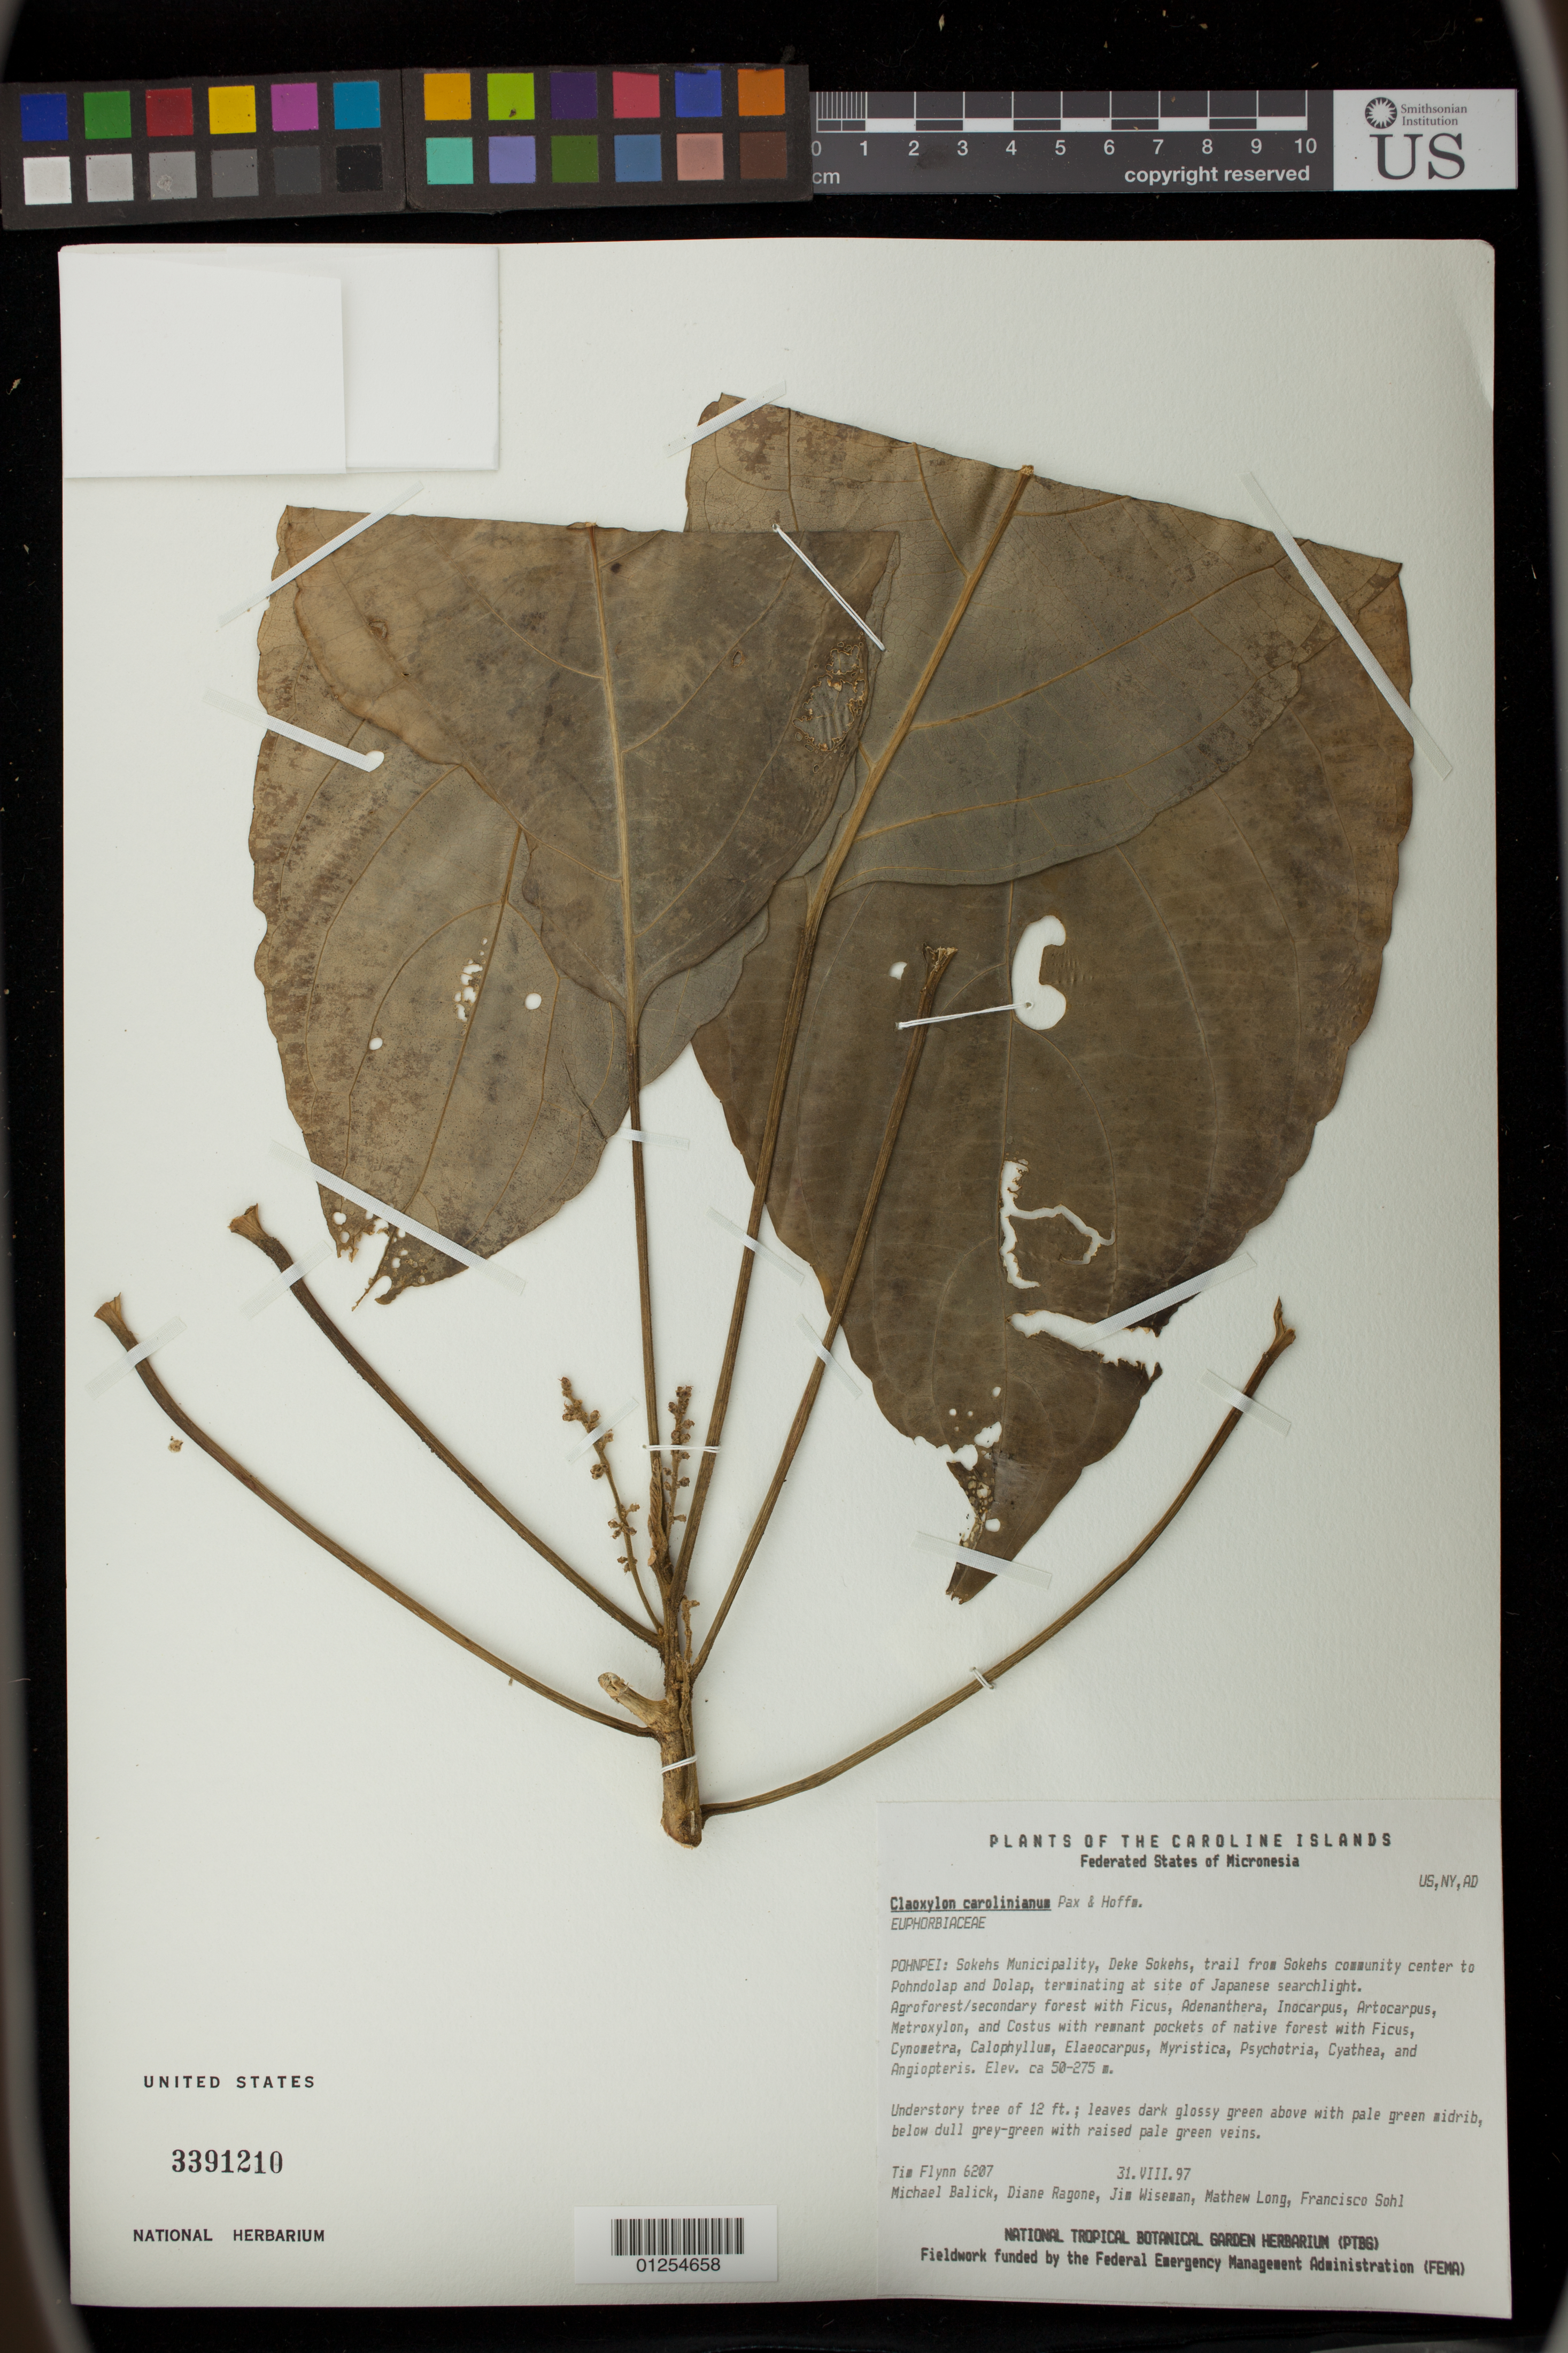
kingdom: Plantae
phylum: Tracheophyta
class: Magnoliopsida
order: Malpighiales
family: Euphorbiaceae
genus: Claoxylon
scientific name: Claoxylon carolinianum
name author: Pax & K. Hoffm.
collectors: T. Flynn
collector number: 6207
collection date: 1997-08-31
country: Micronesia, Federated States of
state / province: Pohnpei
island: Pohnpei [Ponape]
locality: Sokehs Municipality, Deke Sokehs, trail from Sokehs community center to Pohndolap and Dolap, terminating at site of Japanese searchlight.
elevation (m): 50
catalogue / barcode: US 3391210